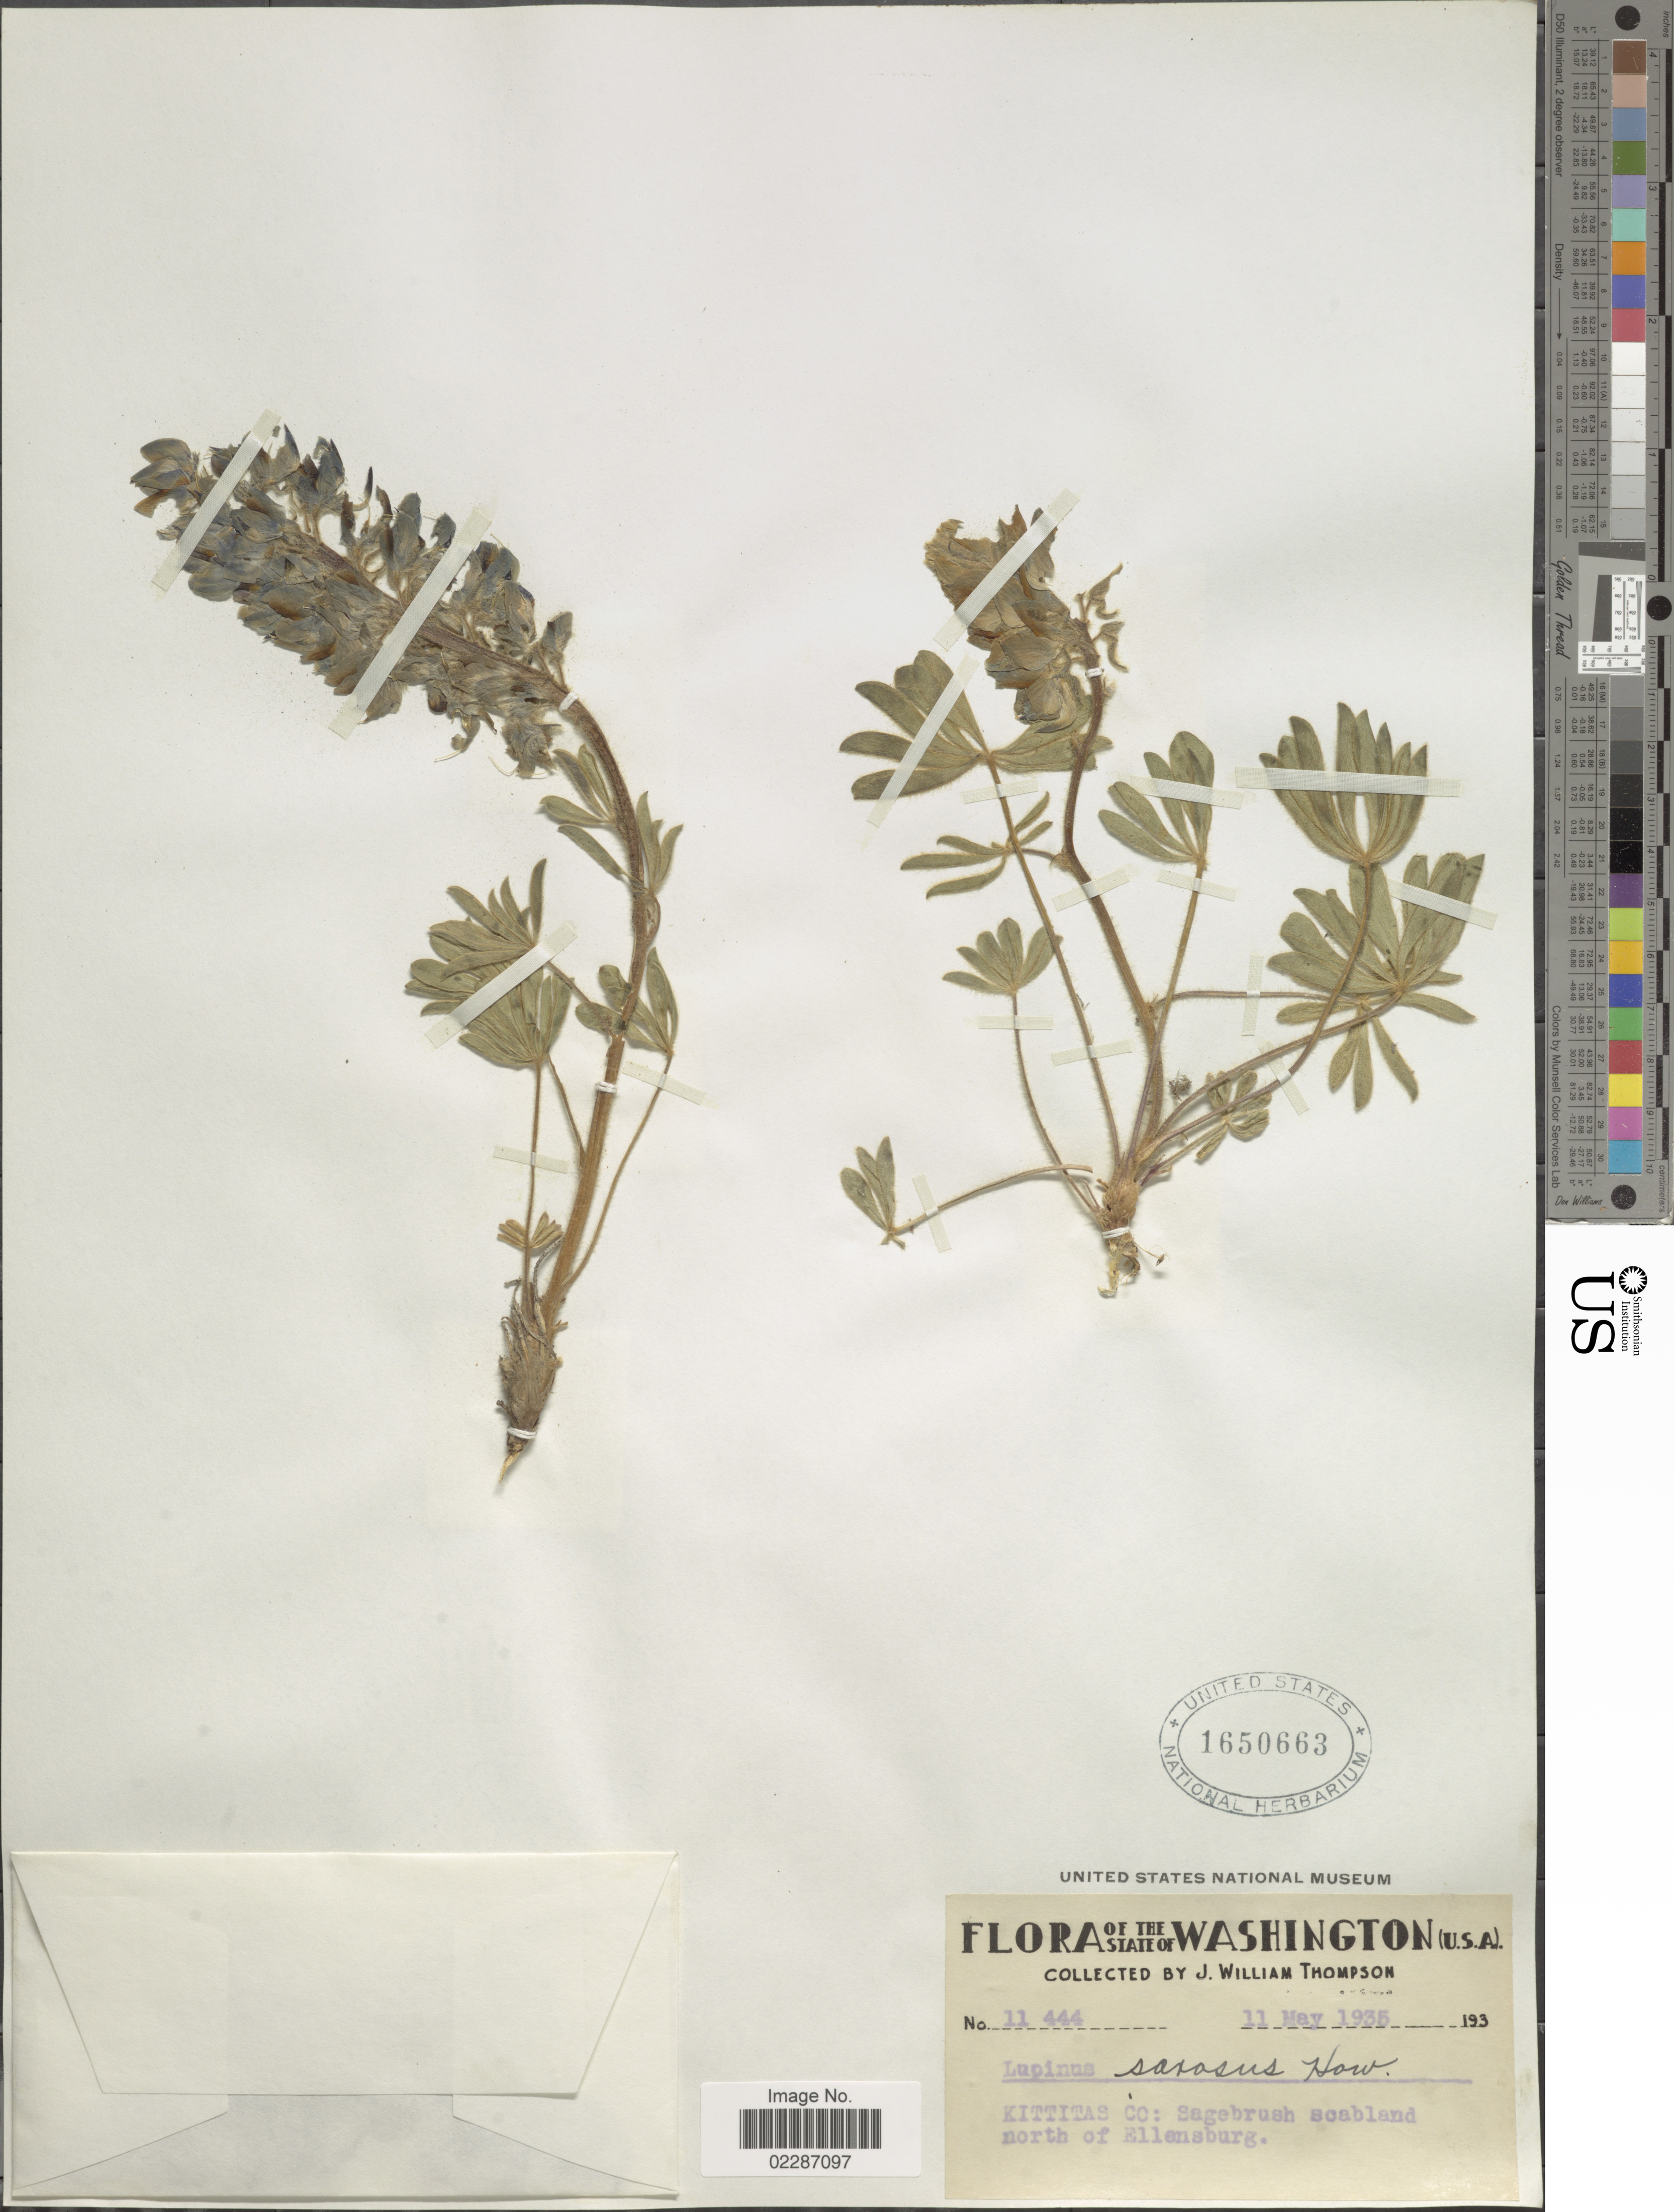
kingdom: Plantae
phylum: Tracheophyta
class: Magnoliopsida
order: Fabales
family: Fabaceae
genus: Lupinus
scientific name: Lupinus saxosus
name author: Howell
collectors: J. W. Thompson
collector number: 11444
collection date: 1935-05-11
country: United States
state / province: Washington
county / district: Kittitas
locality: Kittitas Co.: Sagebrush scabland north of Ellensburg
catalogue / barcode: US 1650663